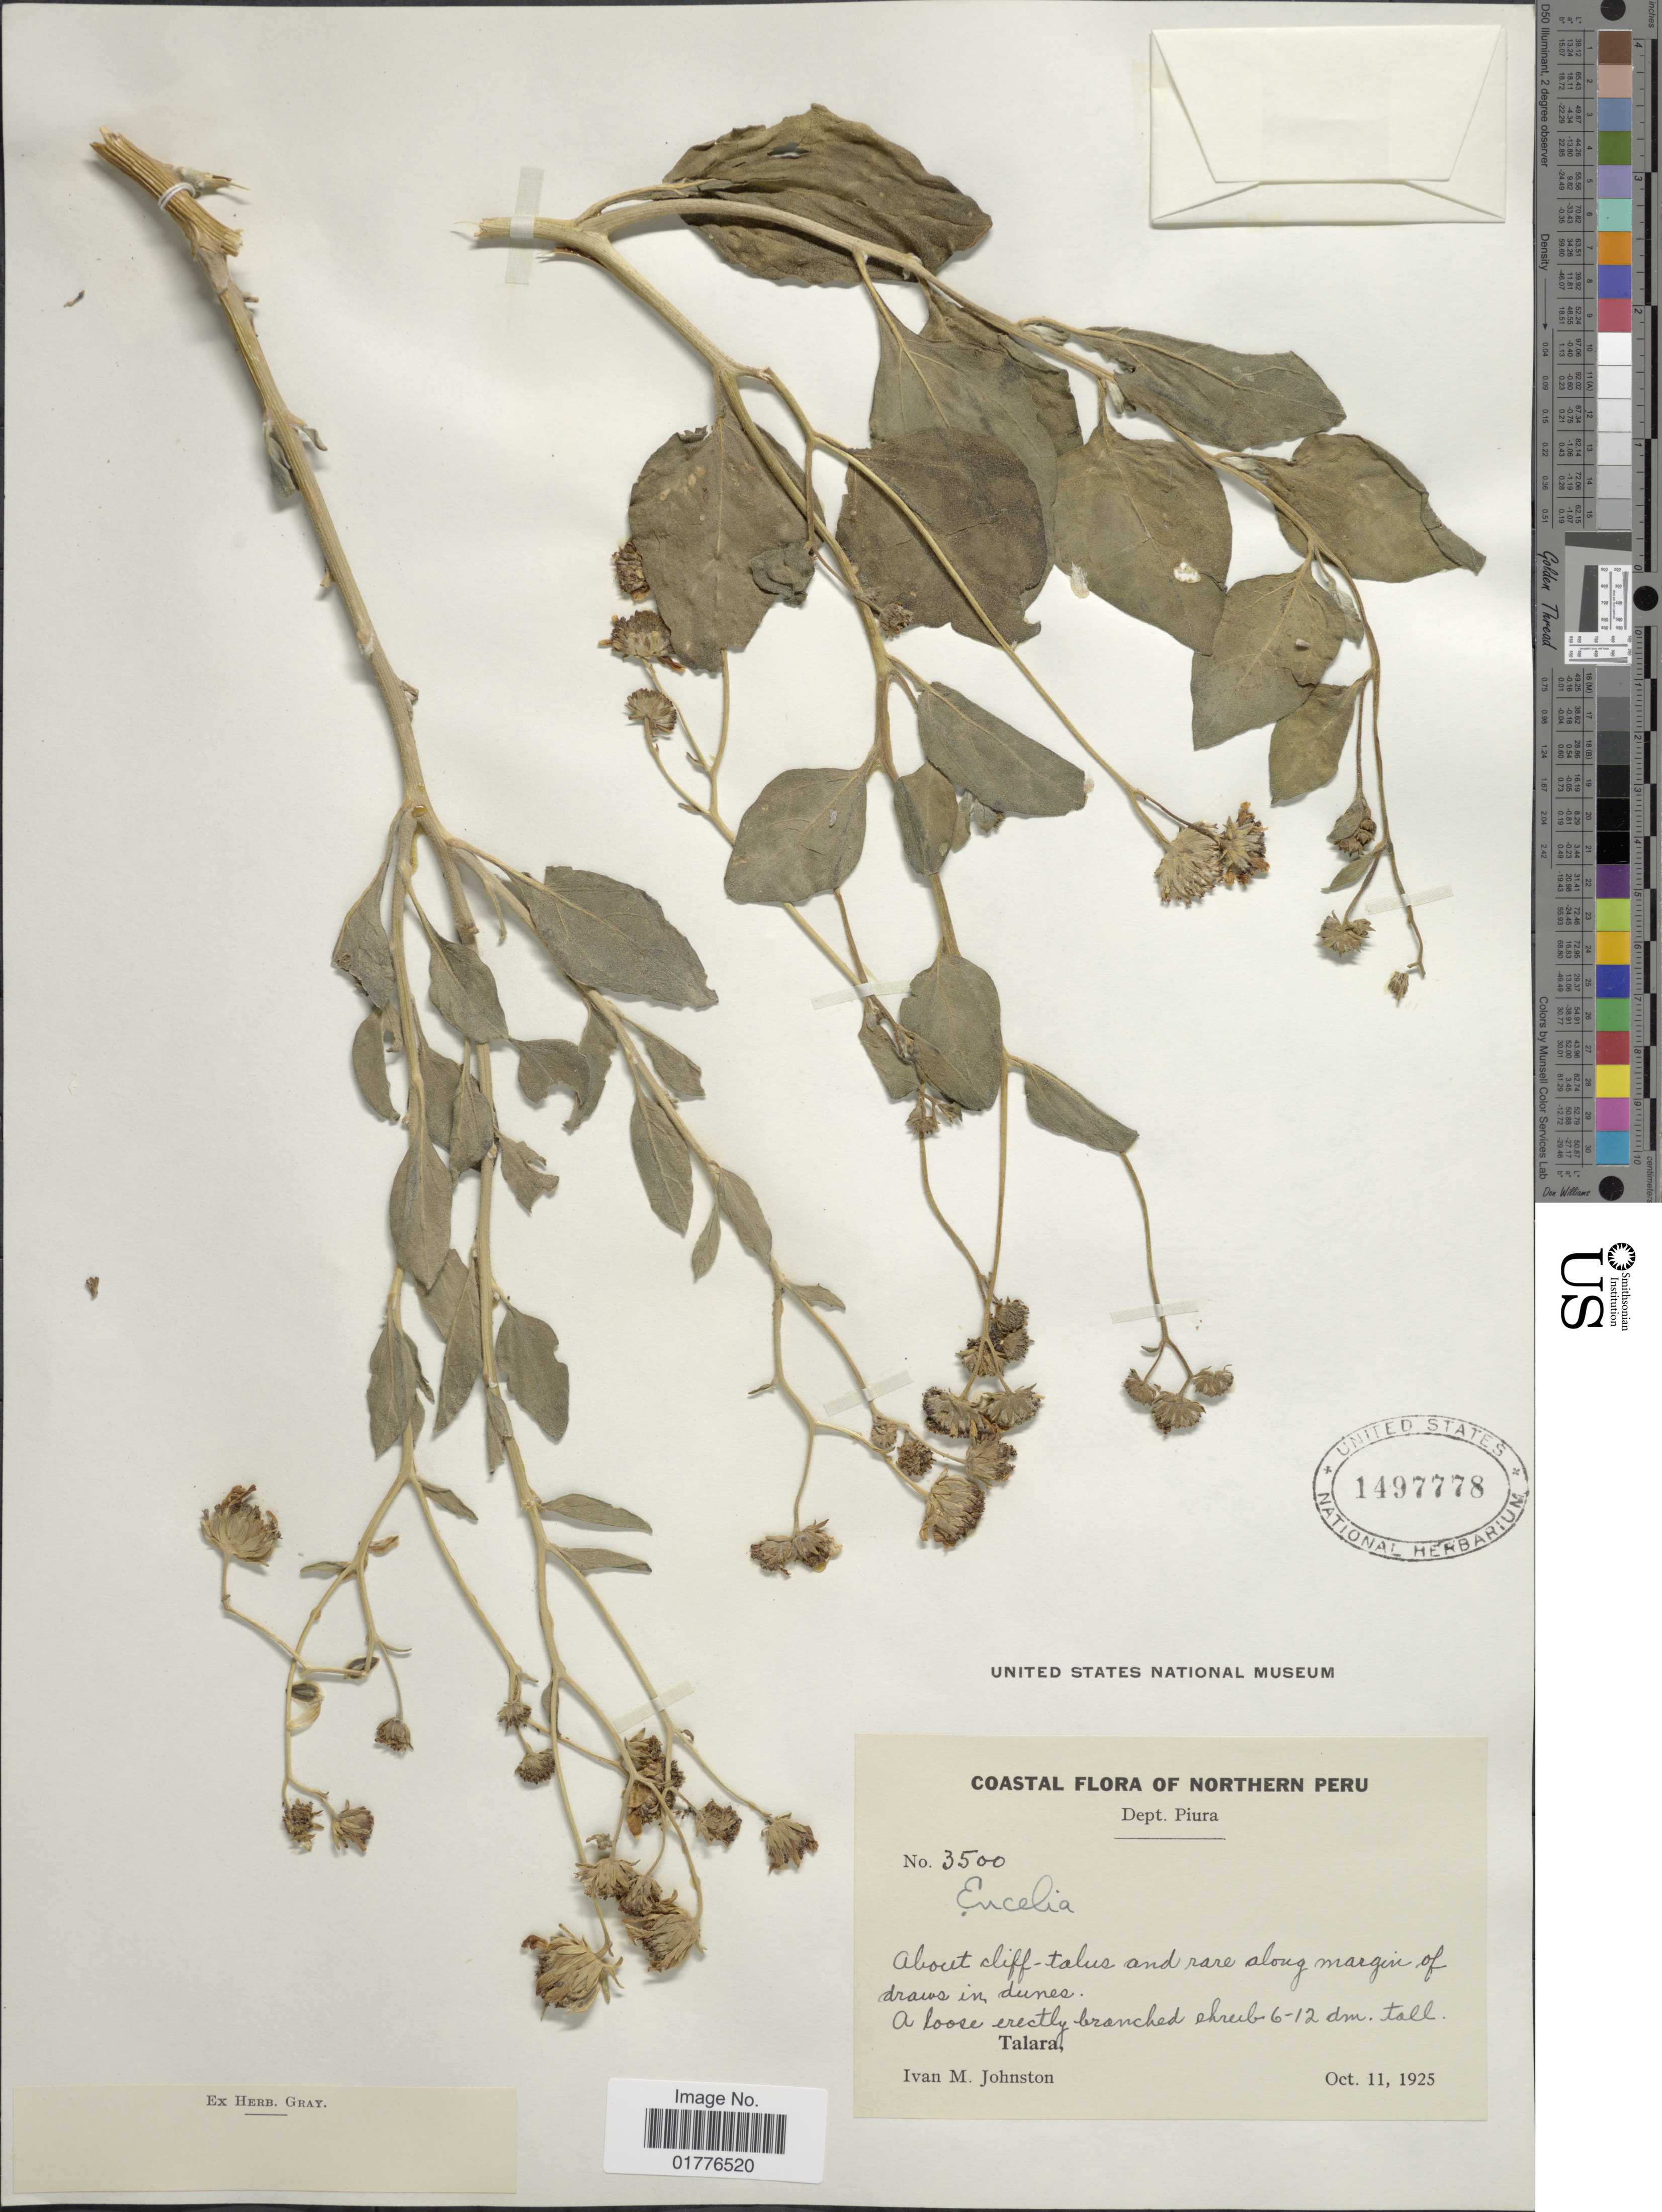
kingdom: Plantae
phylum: Tracheophyta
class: Magnoliopsida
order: Asterales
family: Asteraceae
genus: Encelia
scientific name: Encelia canescens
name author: Lam.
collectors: I.M. Johnston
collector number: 3500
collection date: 1925-10-11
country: Peru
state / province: Piura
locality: Coastal. Northern Peru. Talara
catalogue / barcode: US 1497778